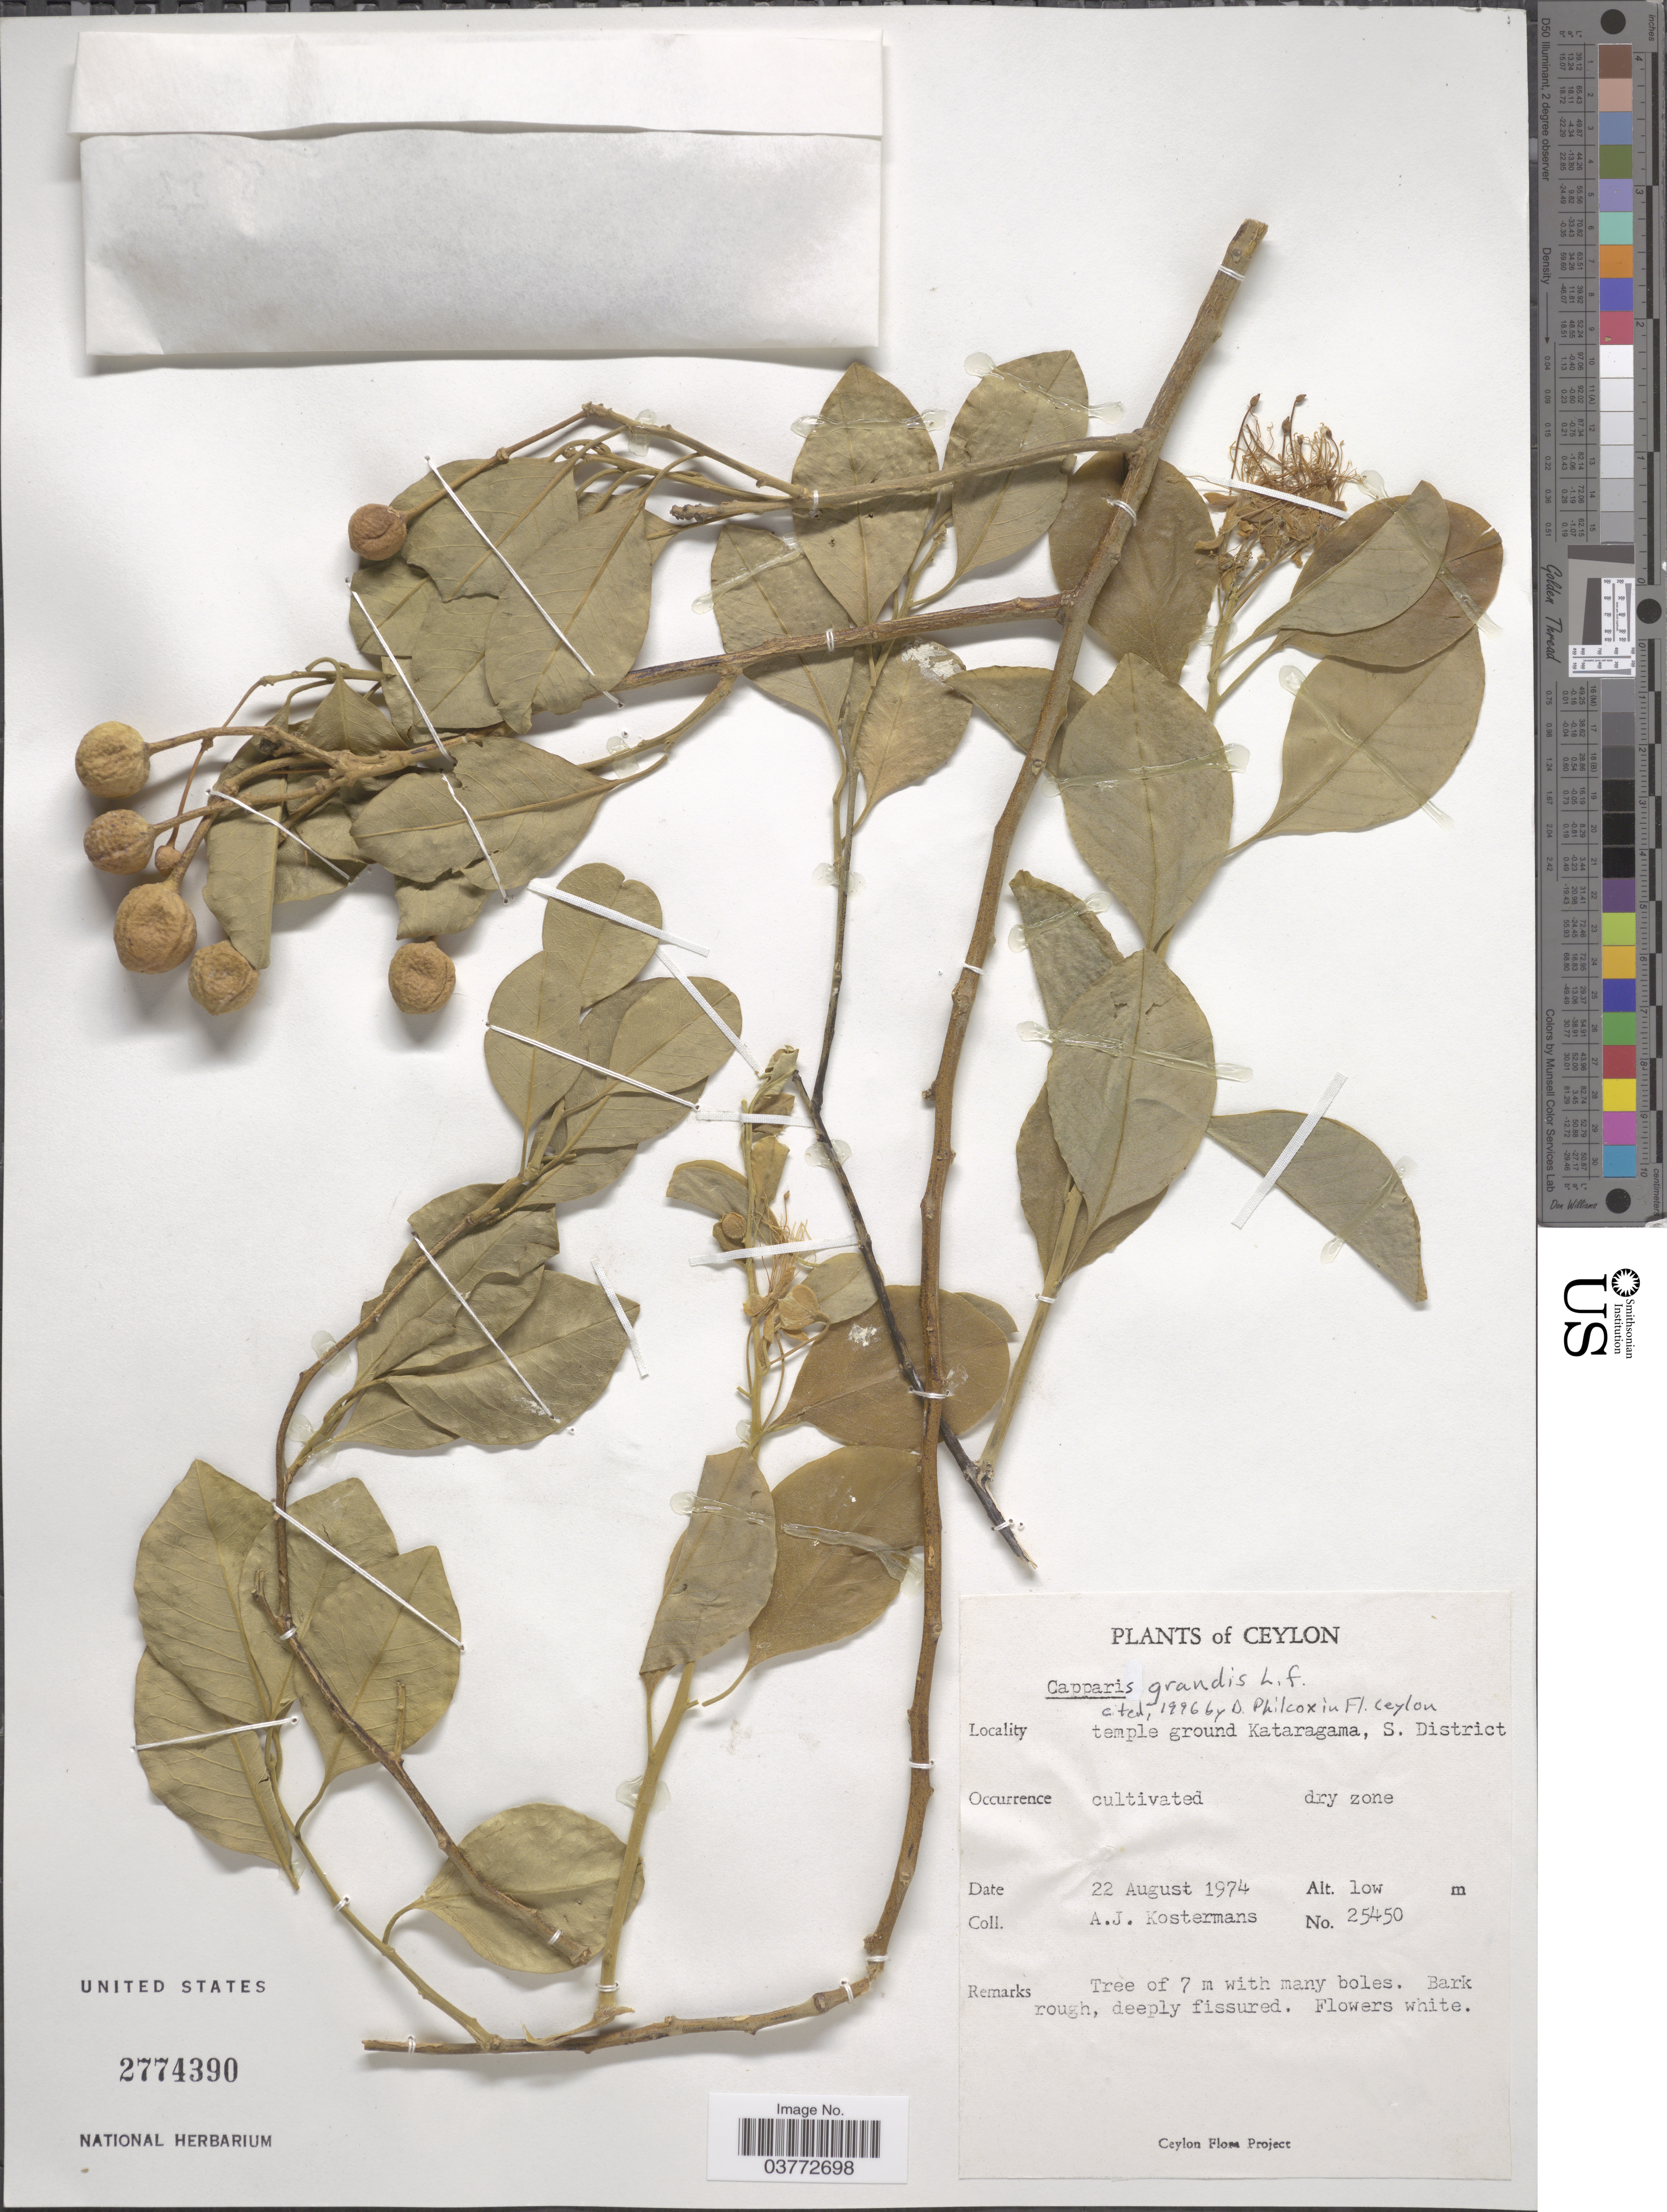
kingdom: Plantae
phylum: Tracheophyta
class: Magnoliopsida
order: Brassicales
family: Capparaceae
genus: Capparis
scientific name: Capparis grandis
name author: L. f.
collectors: A. J. G. Kostermans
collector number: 25450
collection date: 1974-08-22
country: Sri Lanka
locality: Ceylon. Temple ground Kataragama, S. District.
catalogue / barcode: US 2774390